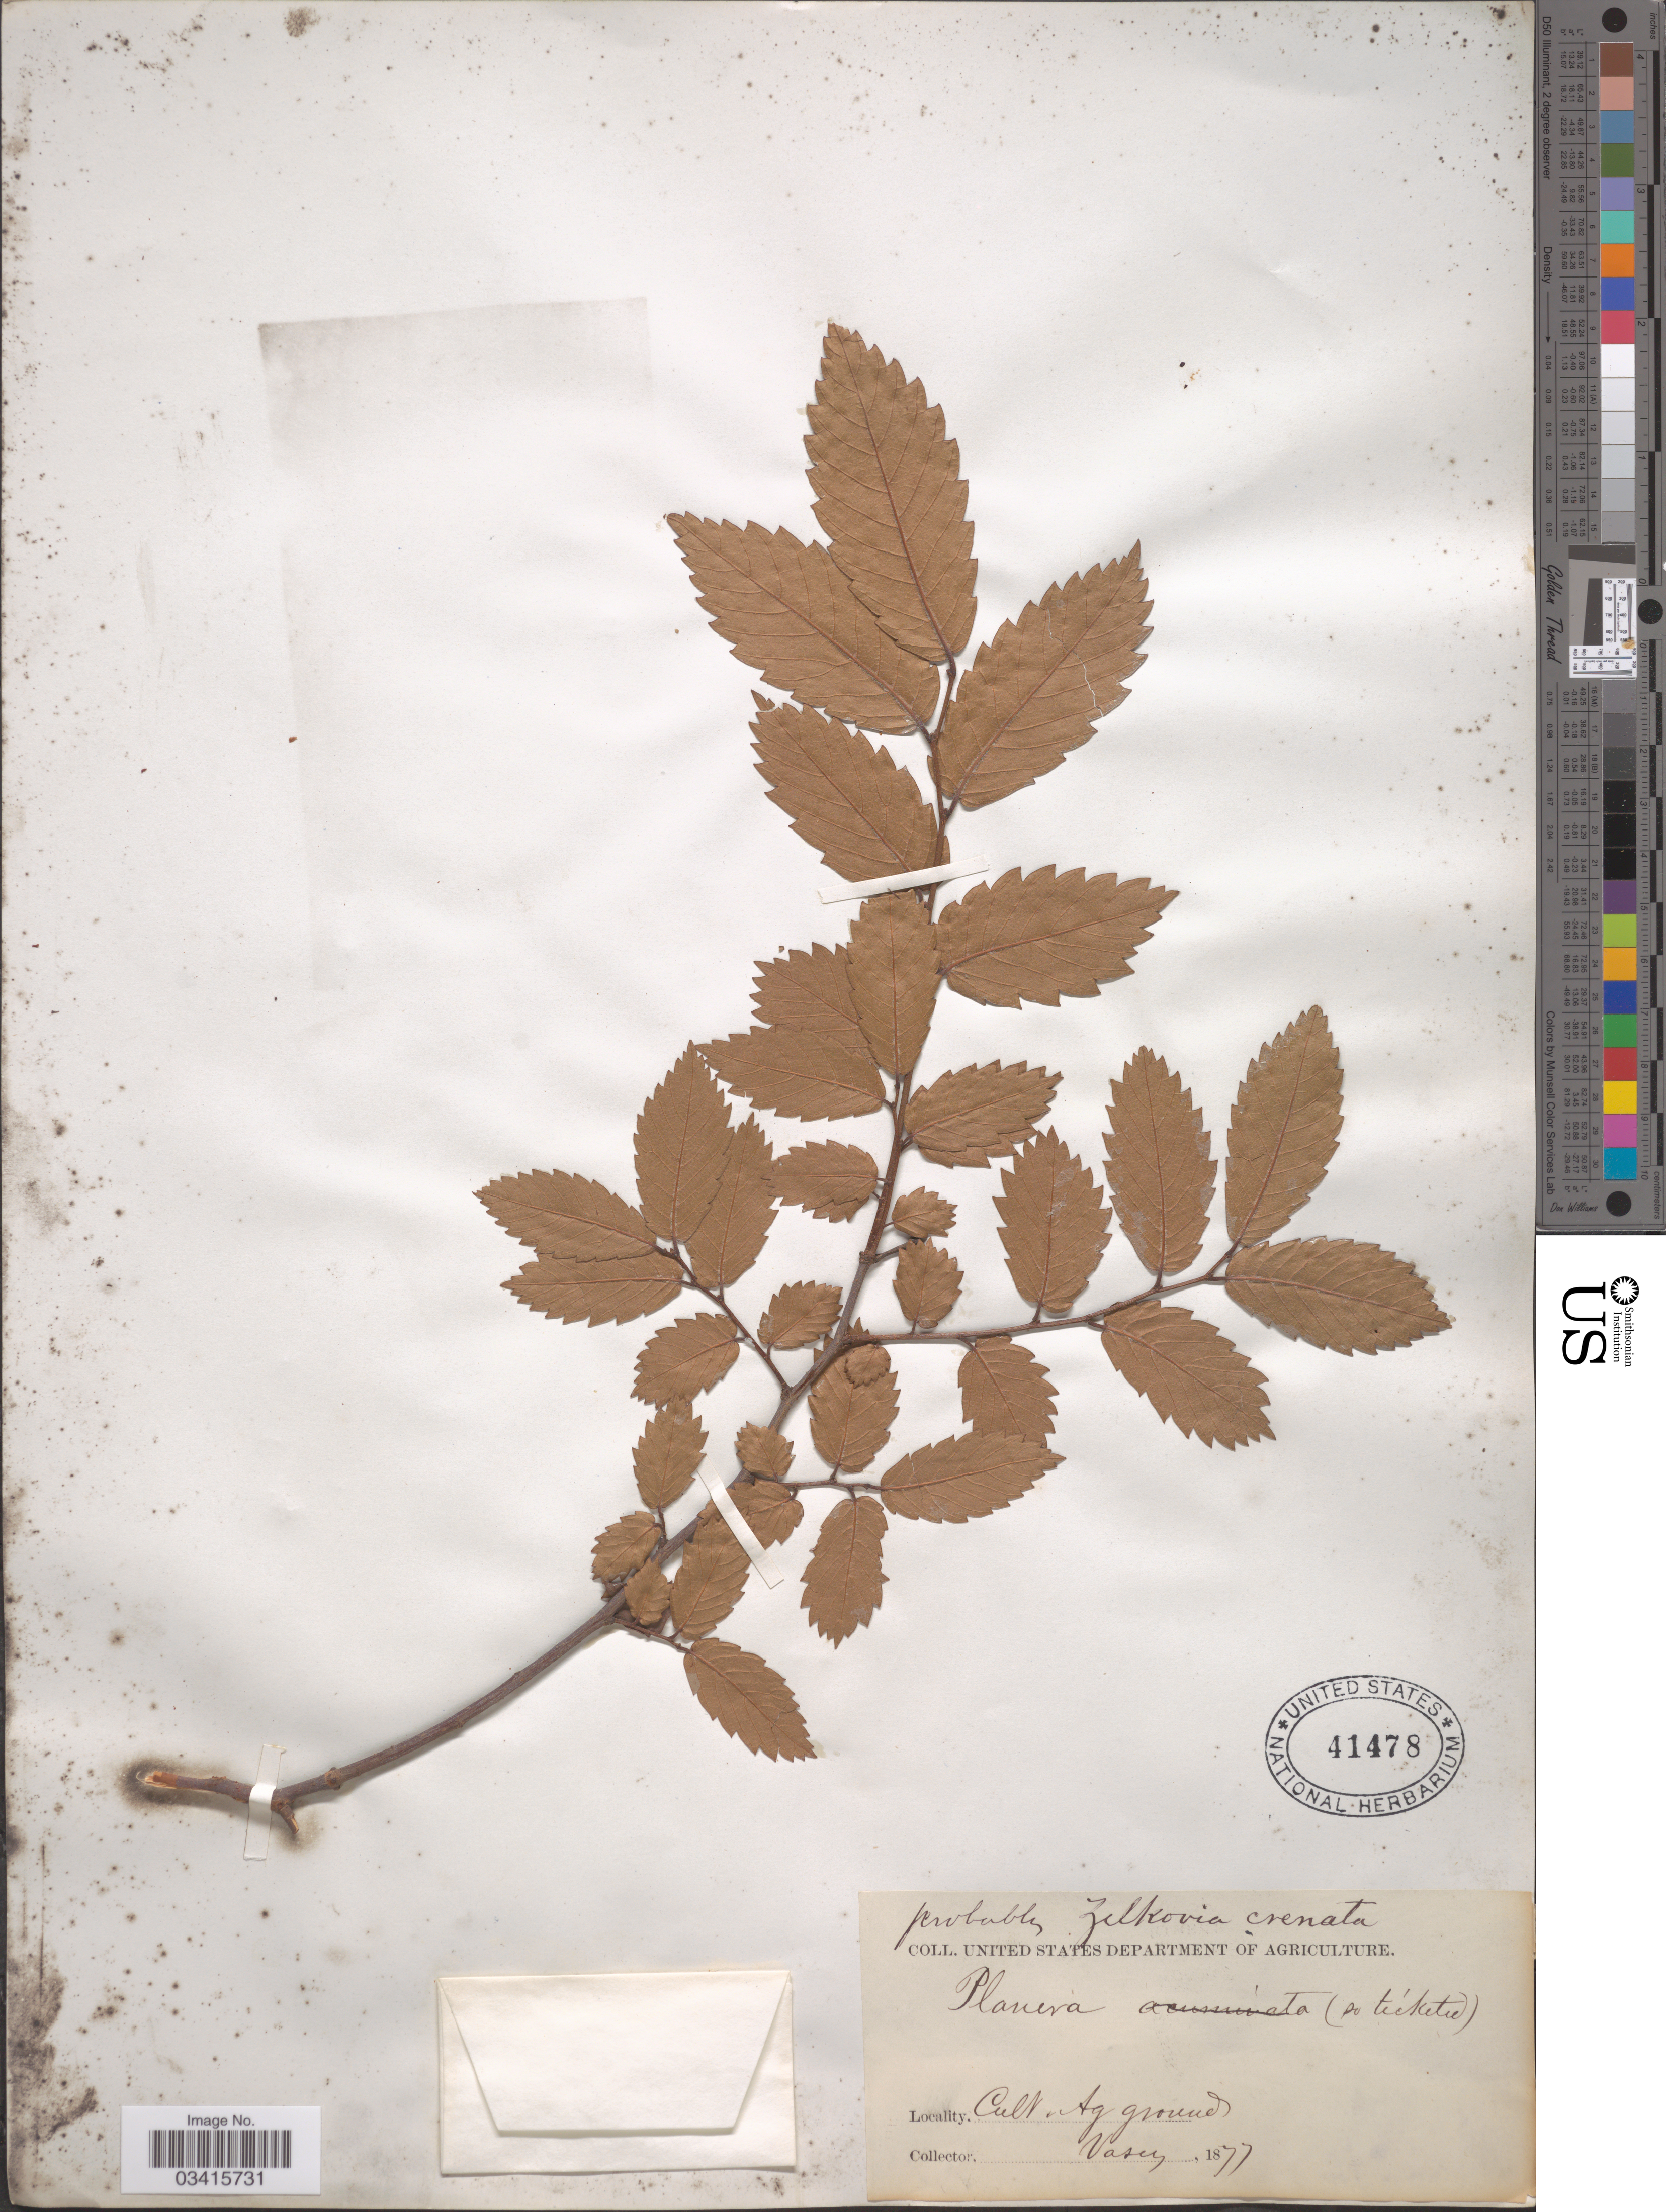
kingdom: Plantae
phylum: Tracheophyta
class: Magnoliopsida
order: Rosales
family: Ulmaceae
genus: Zelkova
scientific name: Zelkova carpinifolia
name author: (Pall.) K. Koch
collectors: Vasey, --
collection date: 1877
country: United States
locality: Cult. Ag grounds.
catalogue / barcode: US 41478